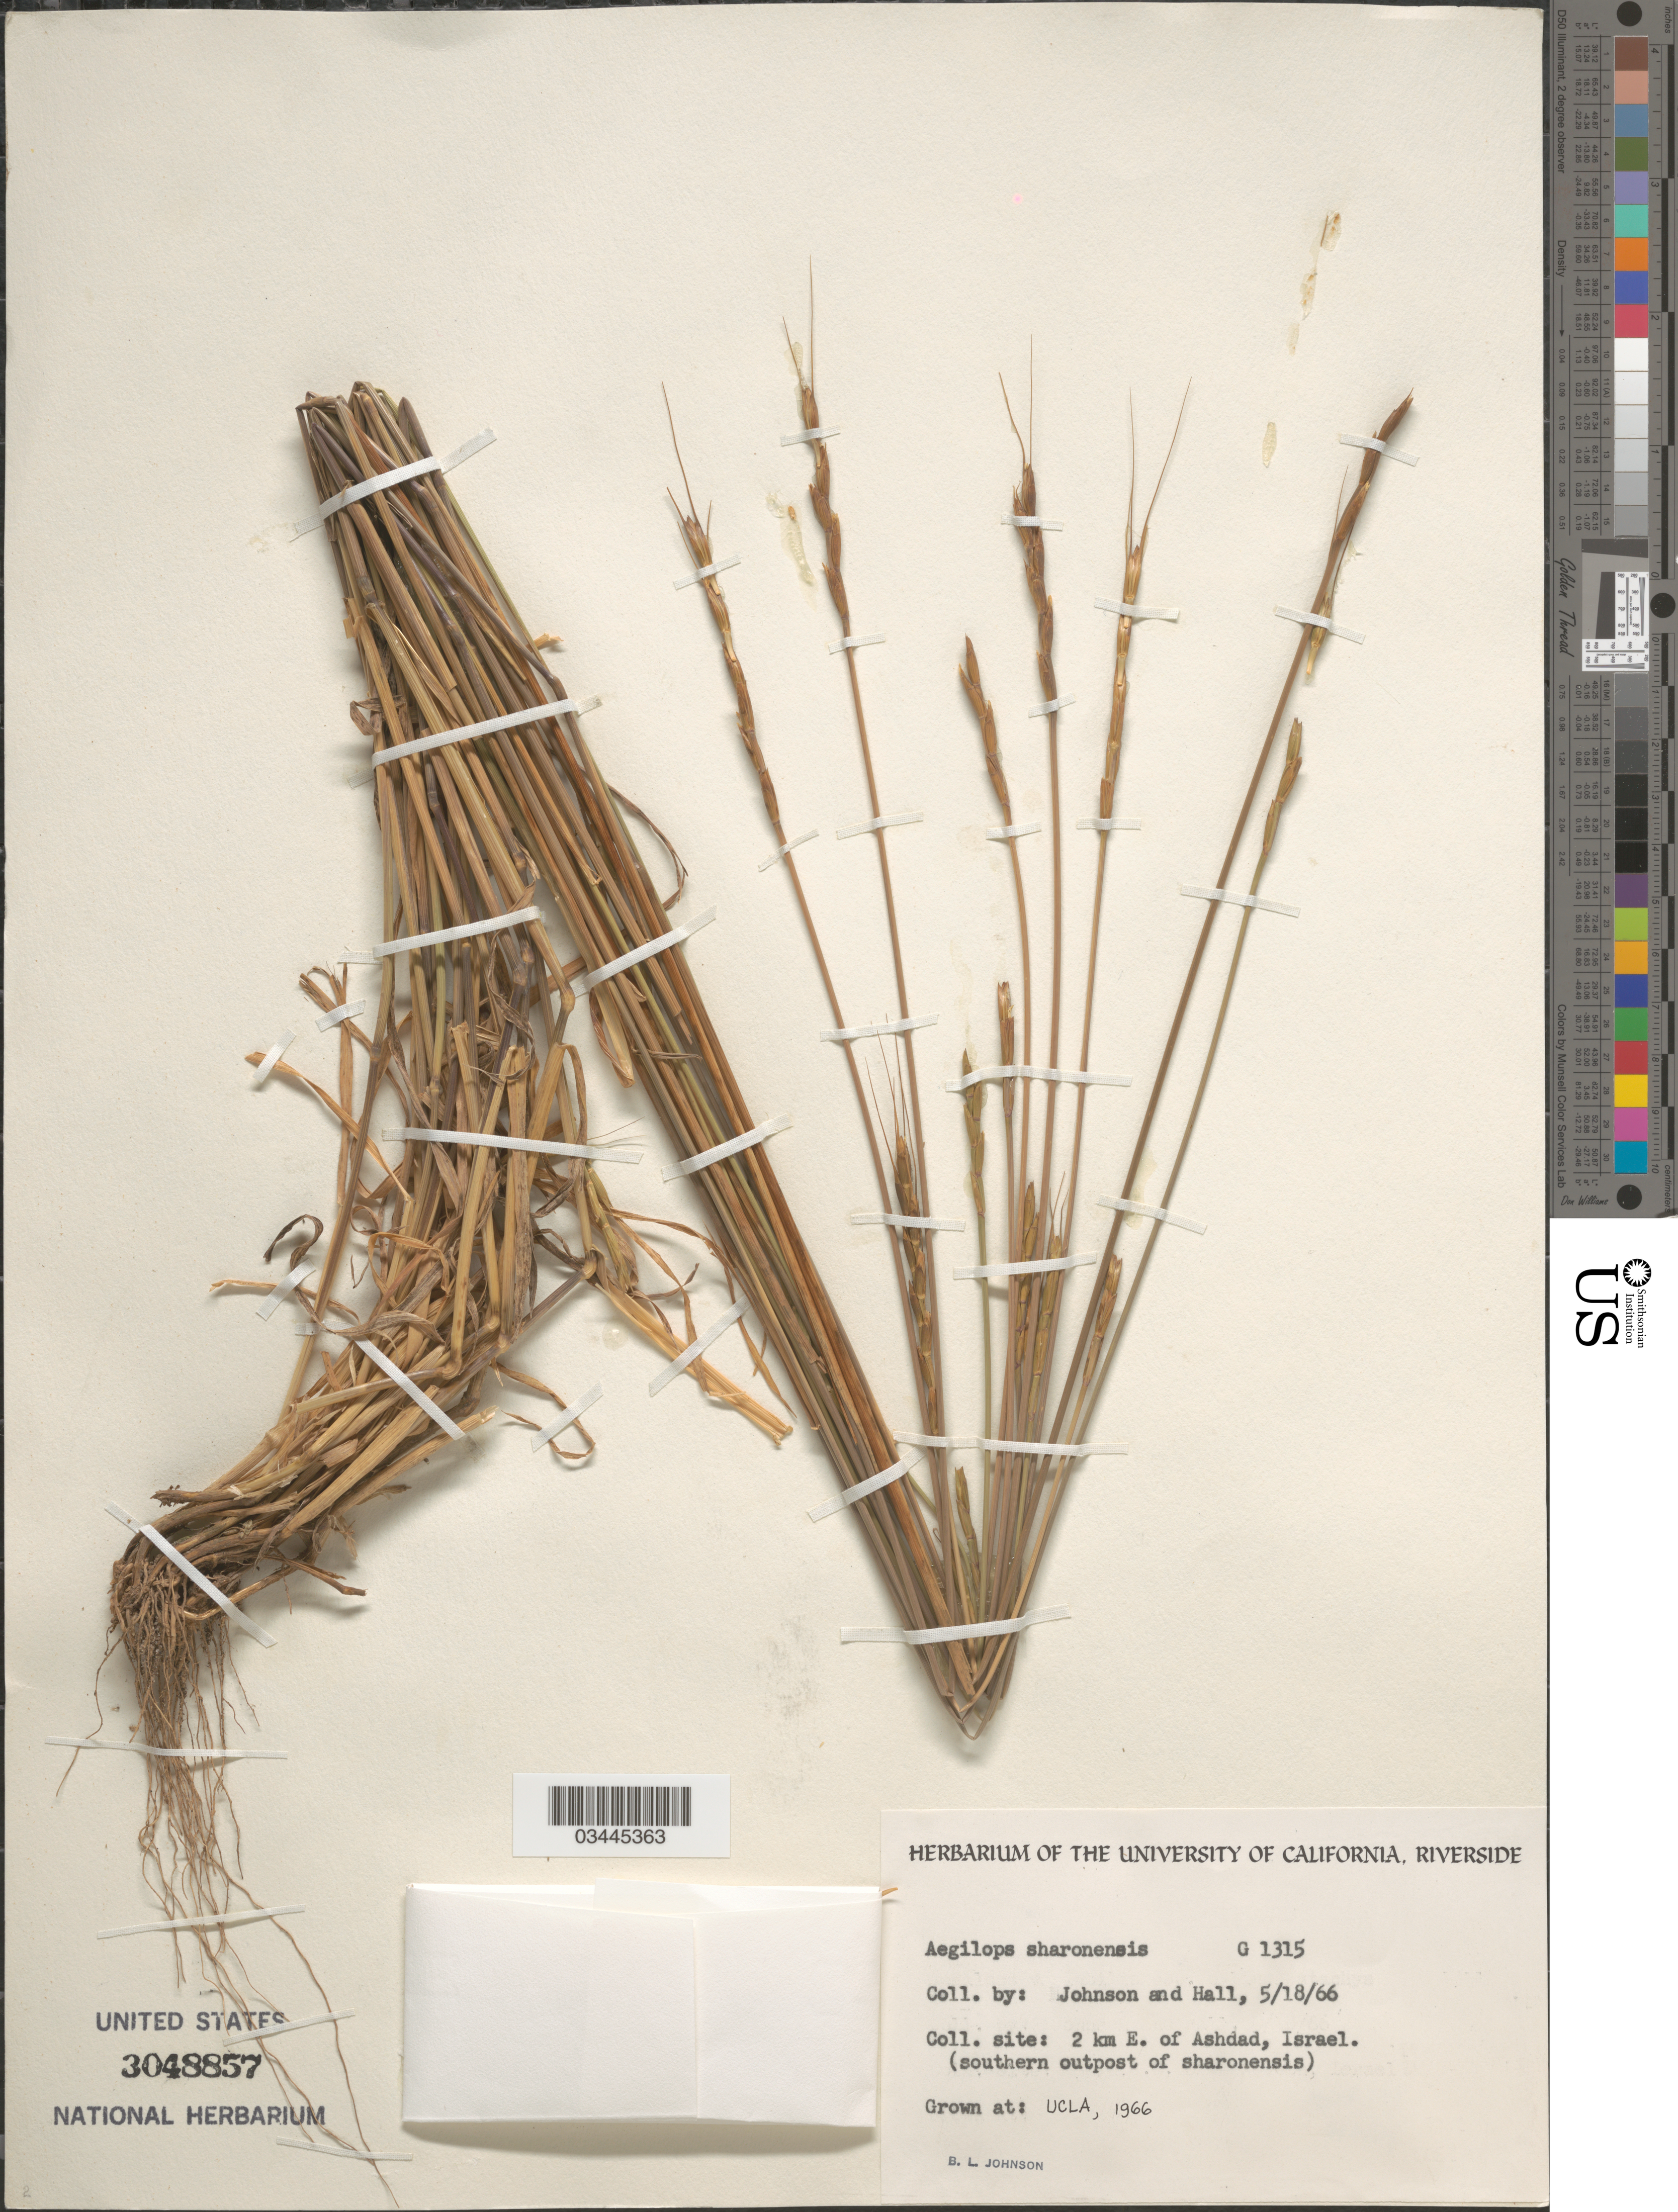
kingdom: Plantae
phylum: Tracheophyta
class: Liliopsida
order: Poales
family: Poaceae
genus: Aegilops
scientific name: Aegilops sharonensis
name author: Eig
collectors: B. Johnson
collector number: G1315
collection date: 1966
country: United States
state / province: California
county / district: Los Angeles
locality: UCLA.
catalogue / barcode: US 3048857